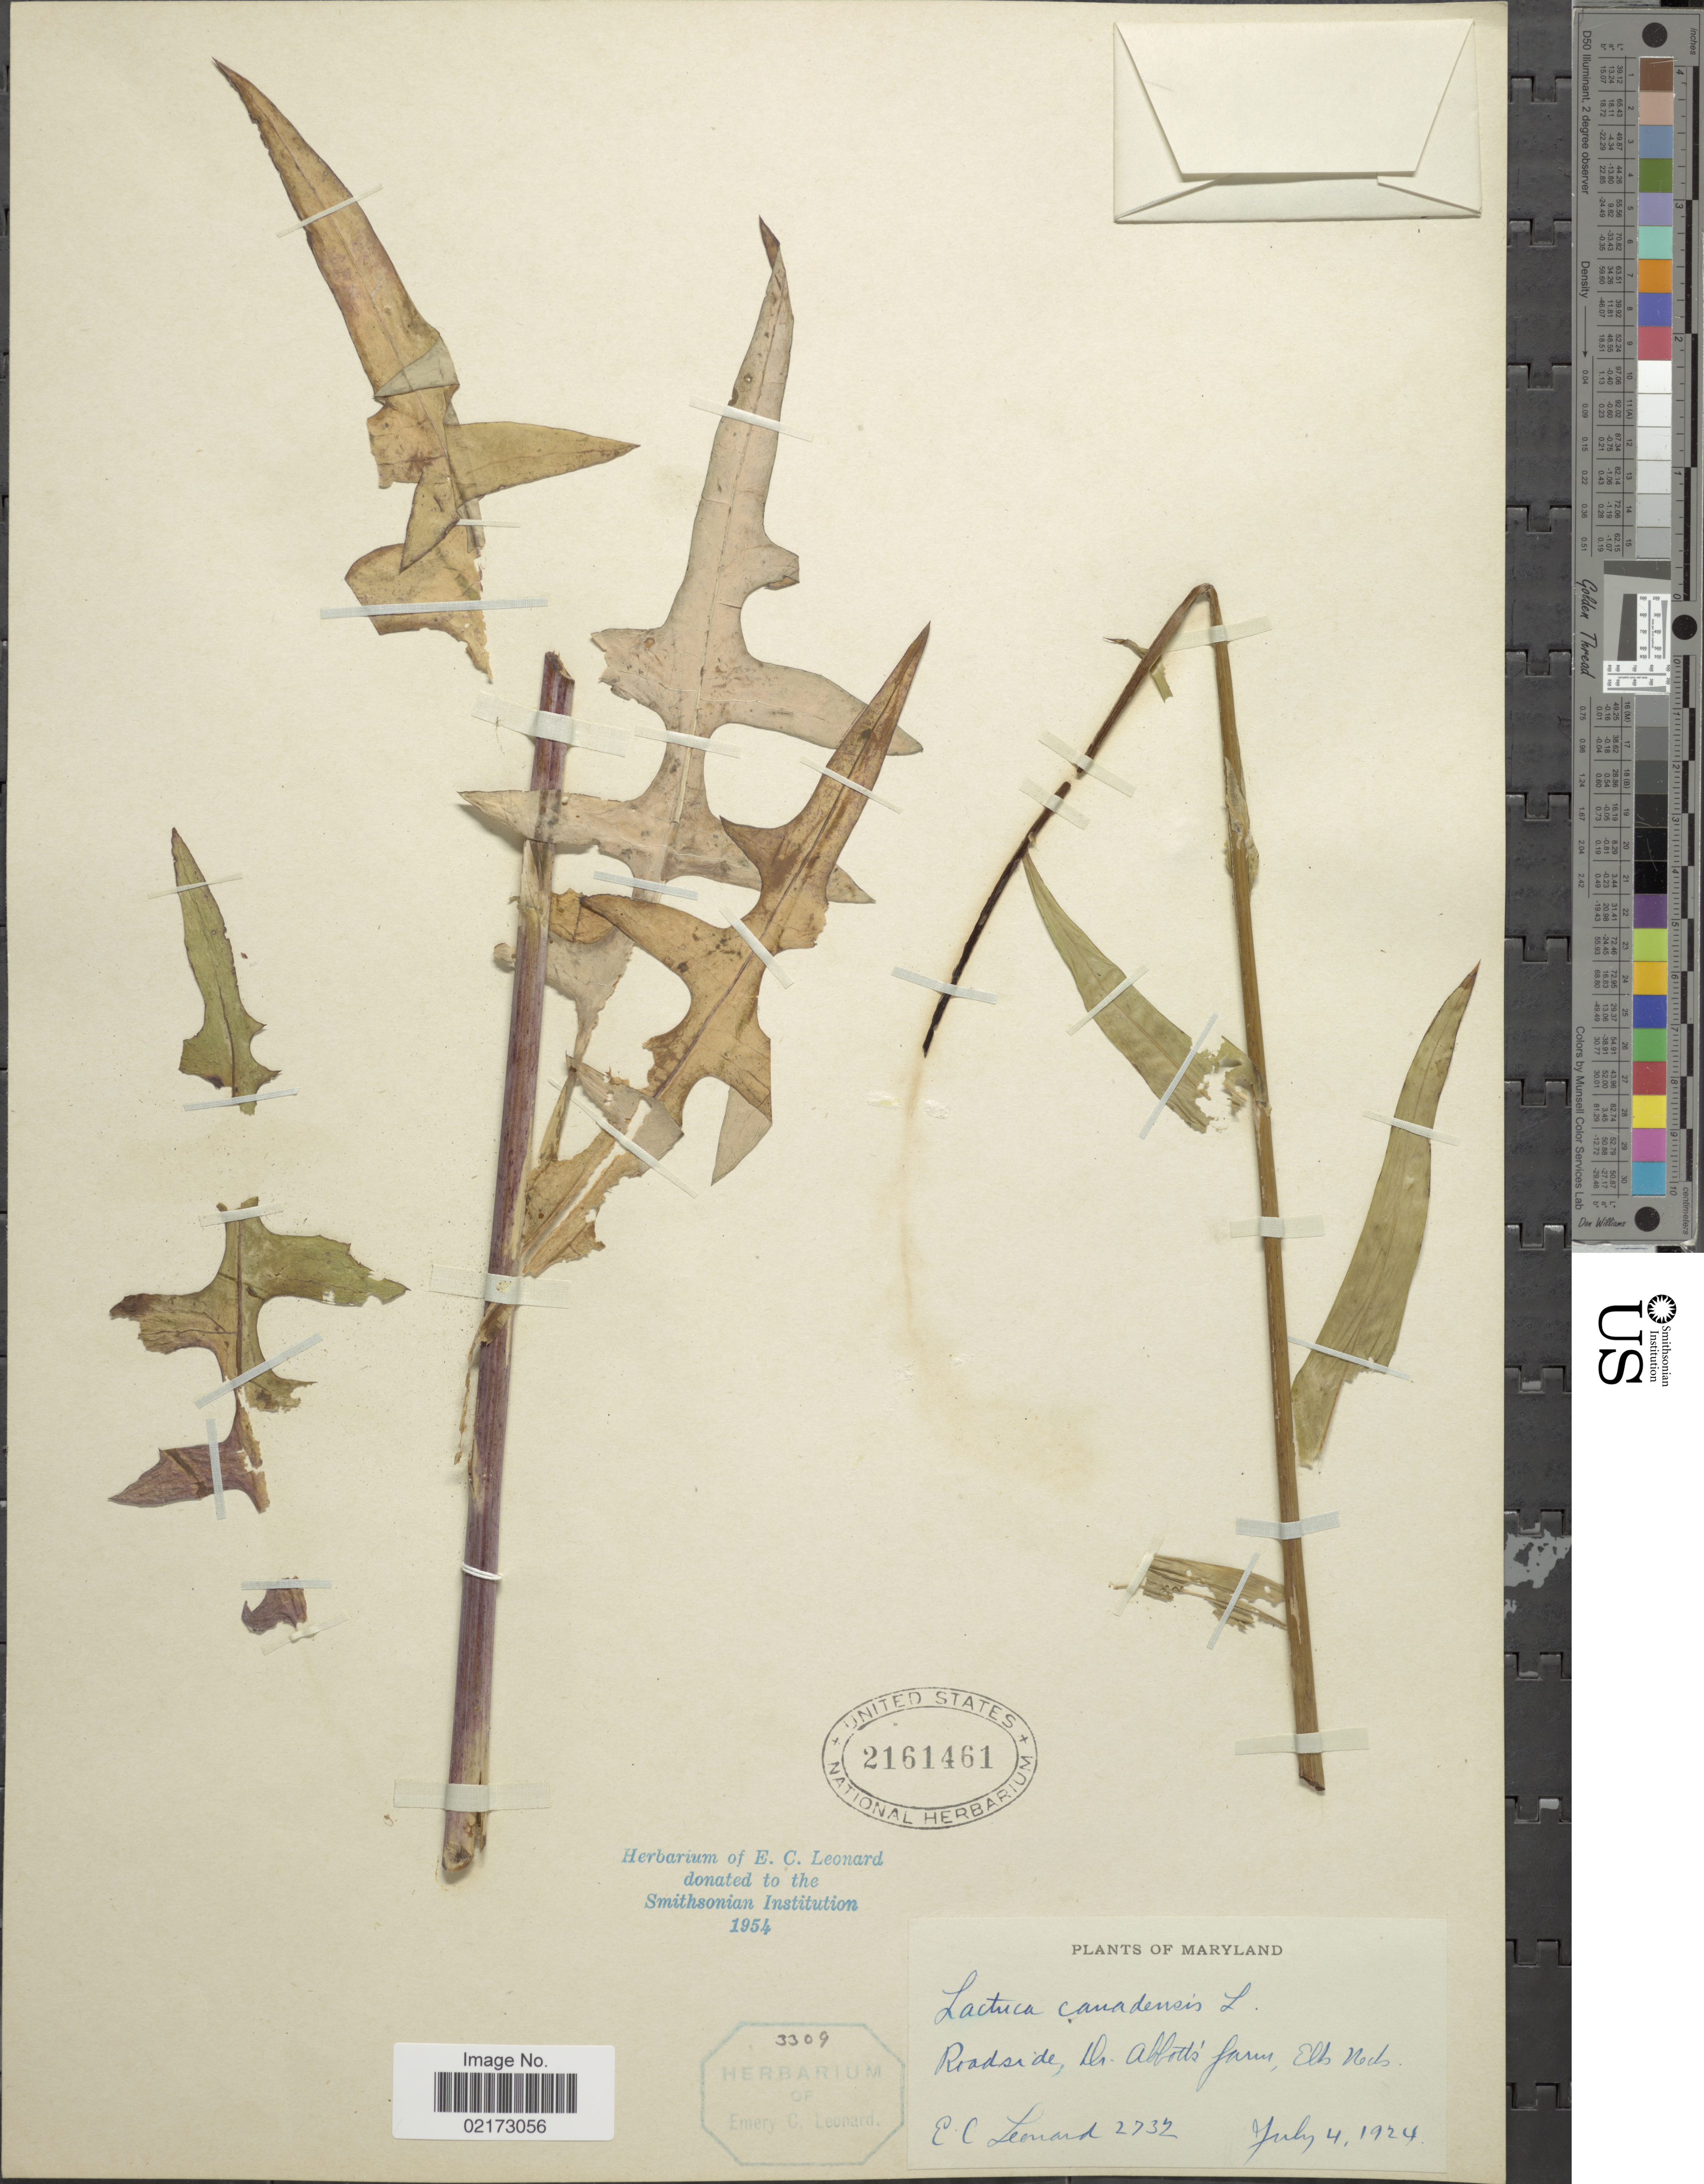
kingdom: Plantae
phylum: Tracheophyta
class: Magnoliopsida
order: Asterales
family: Asteraceae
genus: Lactuca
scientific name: Lactuca canadensis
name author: L.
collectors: E. C. Leonard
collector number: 2732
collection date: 1924-07-04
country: United States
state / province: Maryland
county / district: Cecil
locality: Dr. Abbott's Farm, Elks Necks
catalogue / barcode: US 2161461